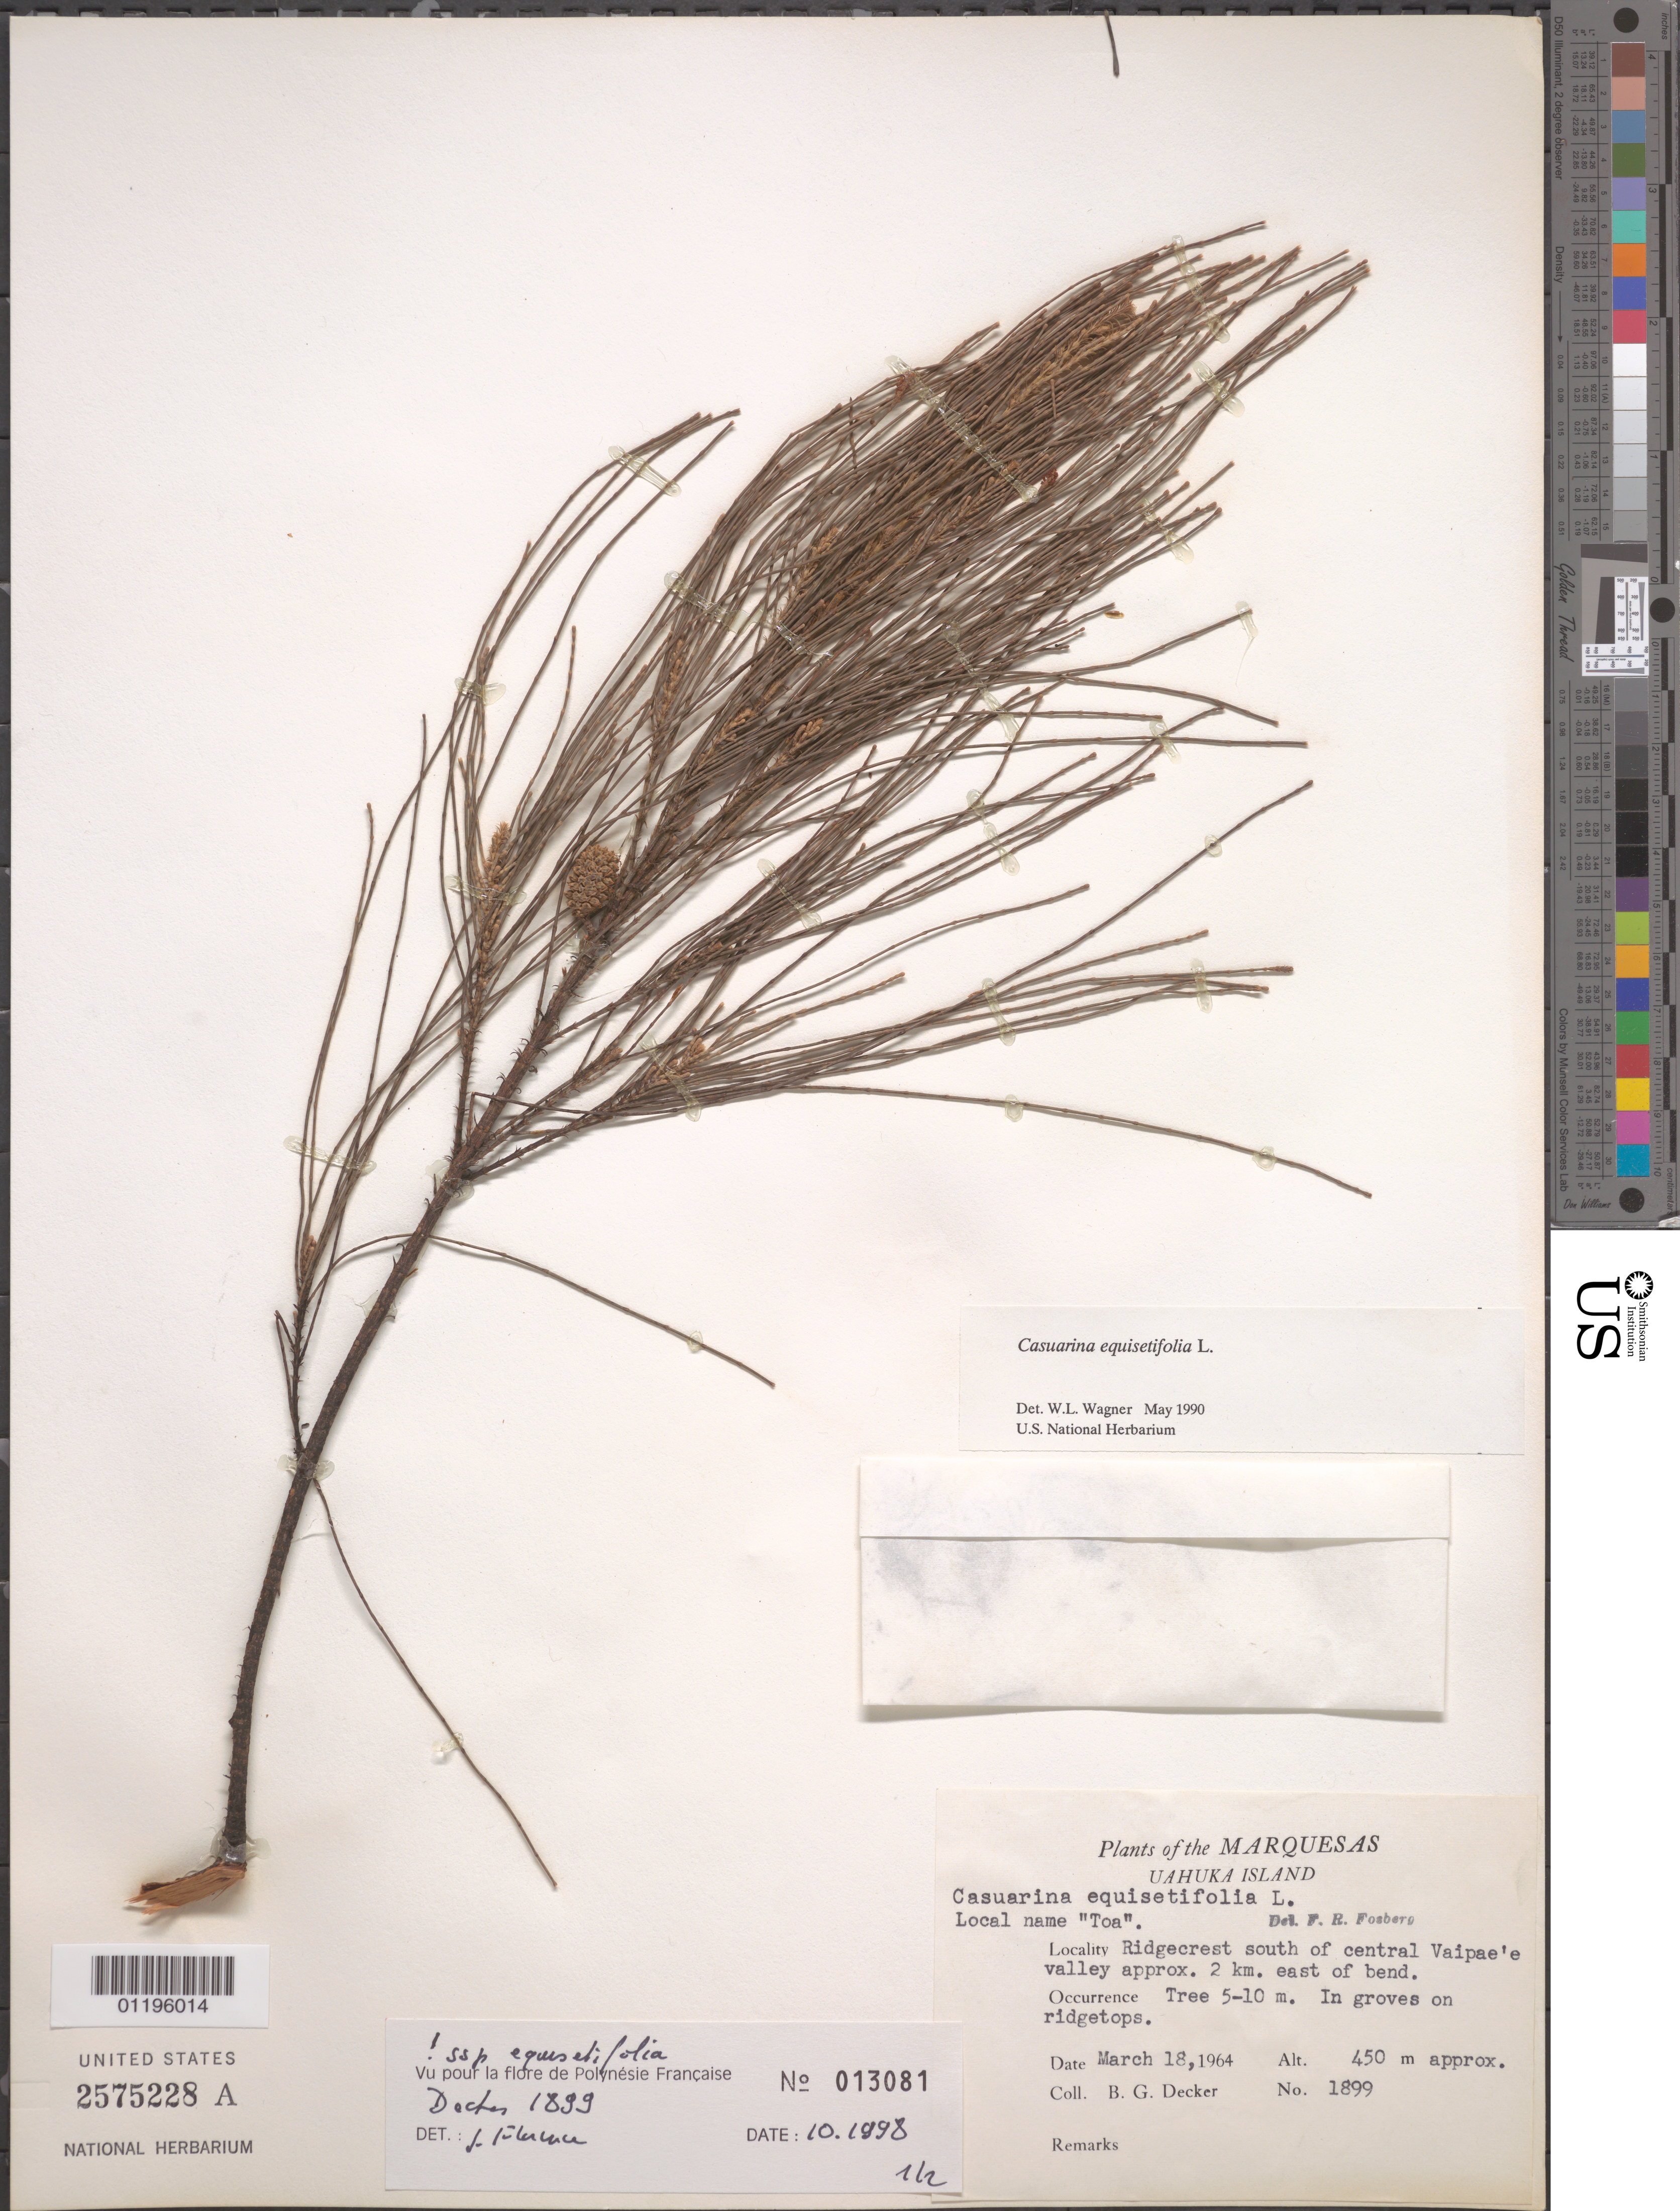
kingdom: Plantae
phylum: Tracheophyta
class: Magnoliopsida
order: Fagales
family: Casuarinaceae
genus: Casuarina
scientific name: Casuarina equisetifolia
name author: L.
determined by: Wagner, W. L., (BOT), Smithsonian Institution - National Museum of Natural History (UNITED STATES)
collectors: B. G. Decker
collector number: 1899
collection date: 1964-03-18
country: French Polynesia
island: Ua Huka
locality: ridgecrest S of central Vaipae'e Valley, 2 km E of bend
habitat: In groves on ridgetops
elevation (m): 450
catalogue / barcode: US 2575228A